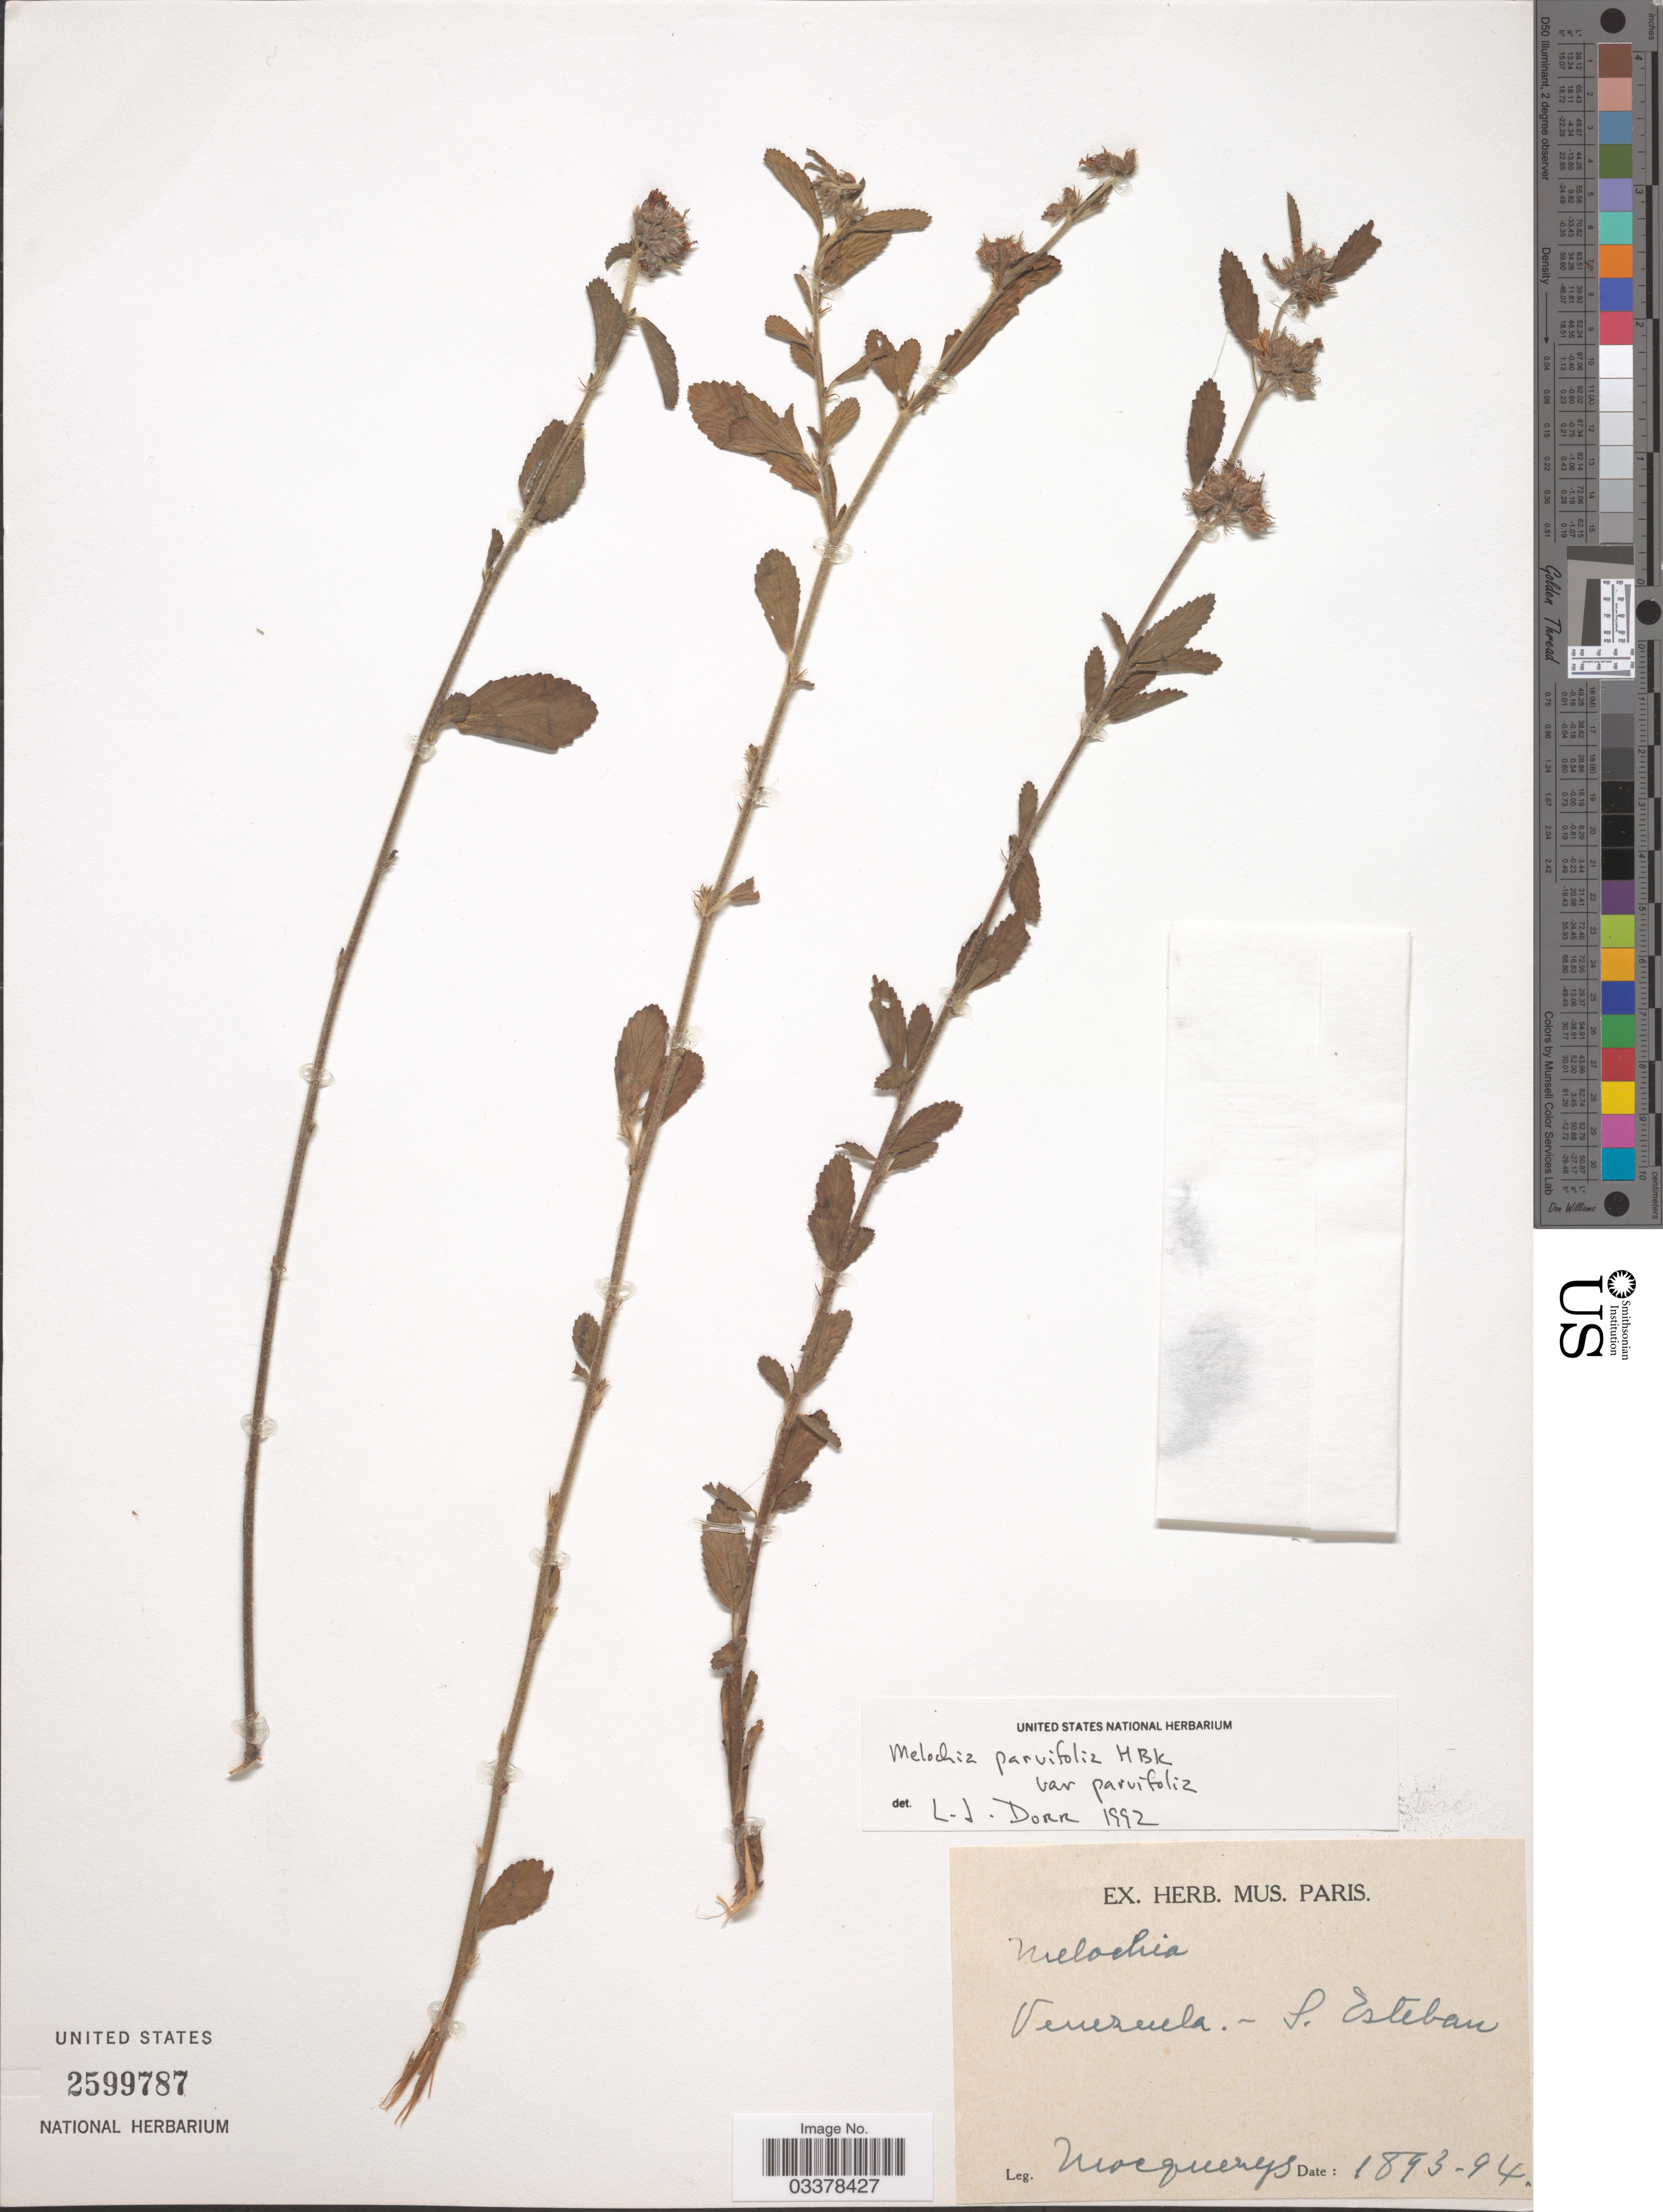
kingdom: Plantae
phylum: Tracheophyta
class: Magnoliopsida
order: Malvales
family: Malvaceae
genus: Melochia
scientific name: Melochia parvifolia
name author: Kunth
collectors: A. Mocquerys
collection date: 1893/1894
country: Venezuela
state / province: Carabobo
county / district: Puerto Cabello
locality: San Esteban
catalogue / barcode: US 2599787